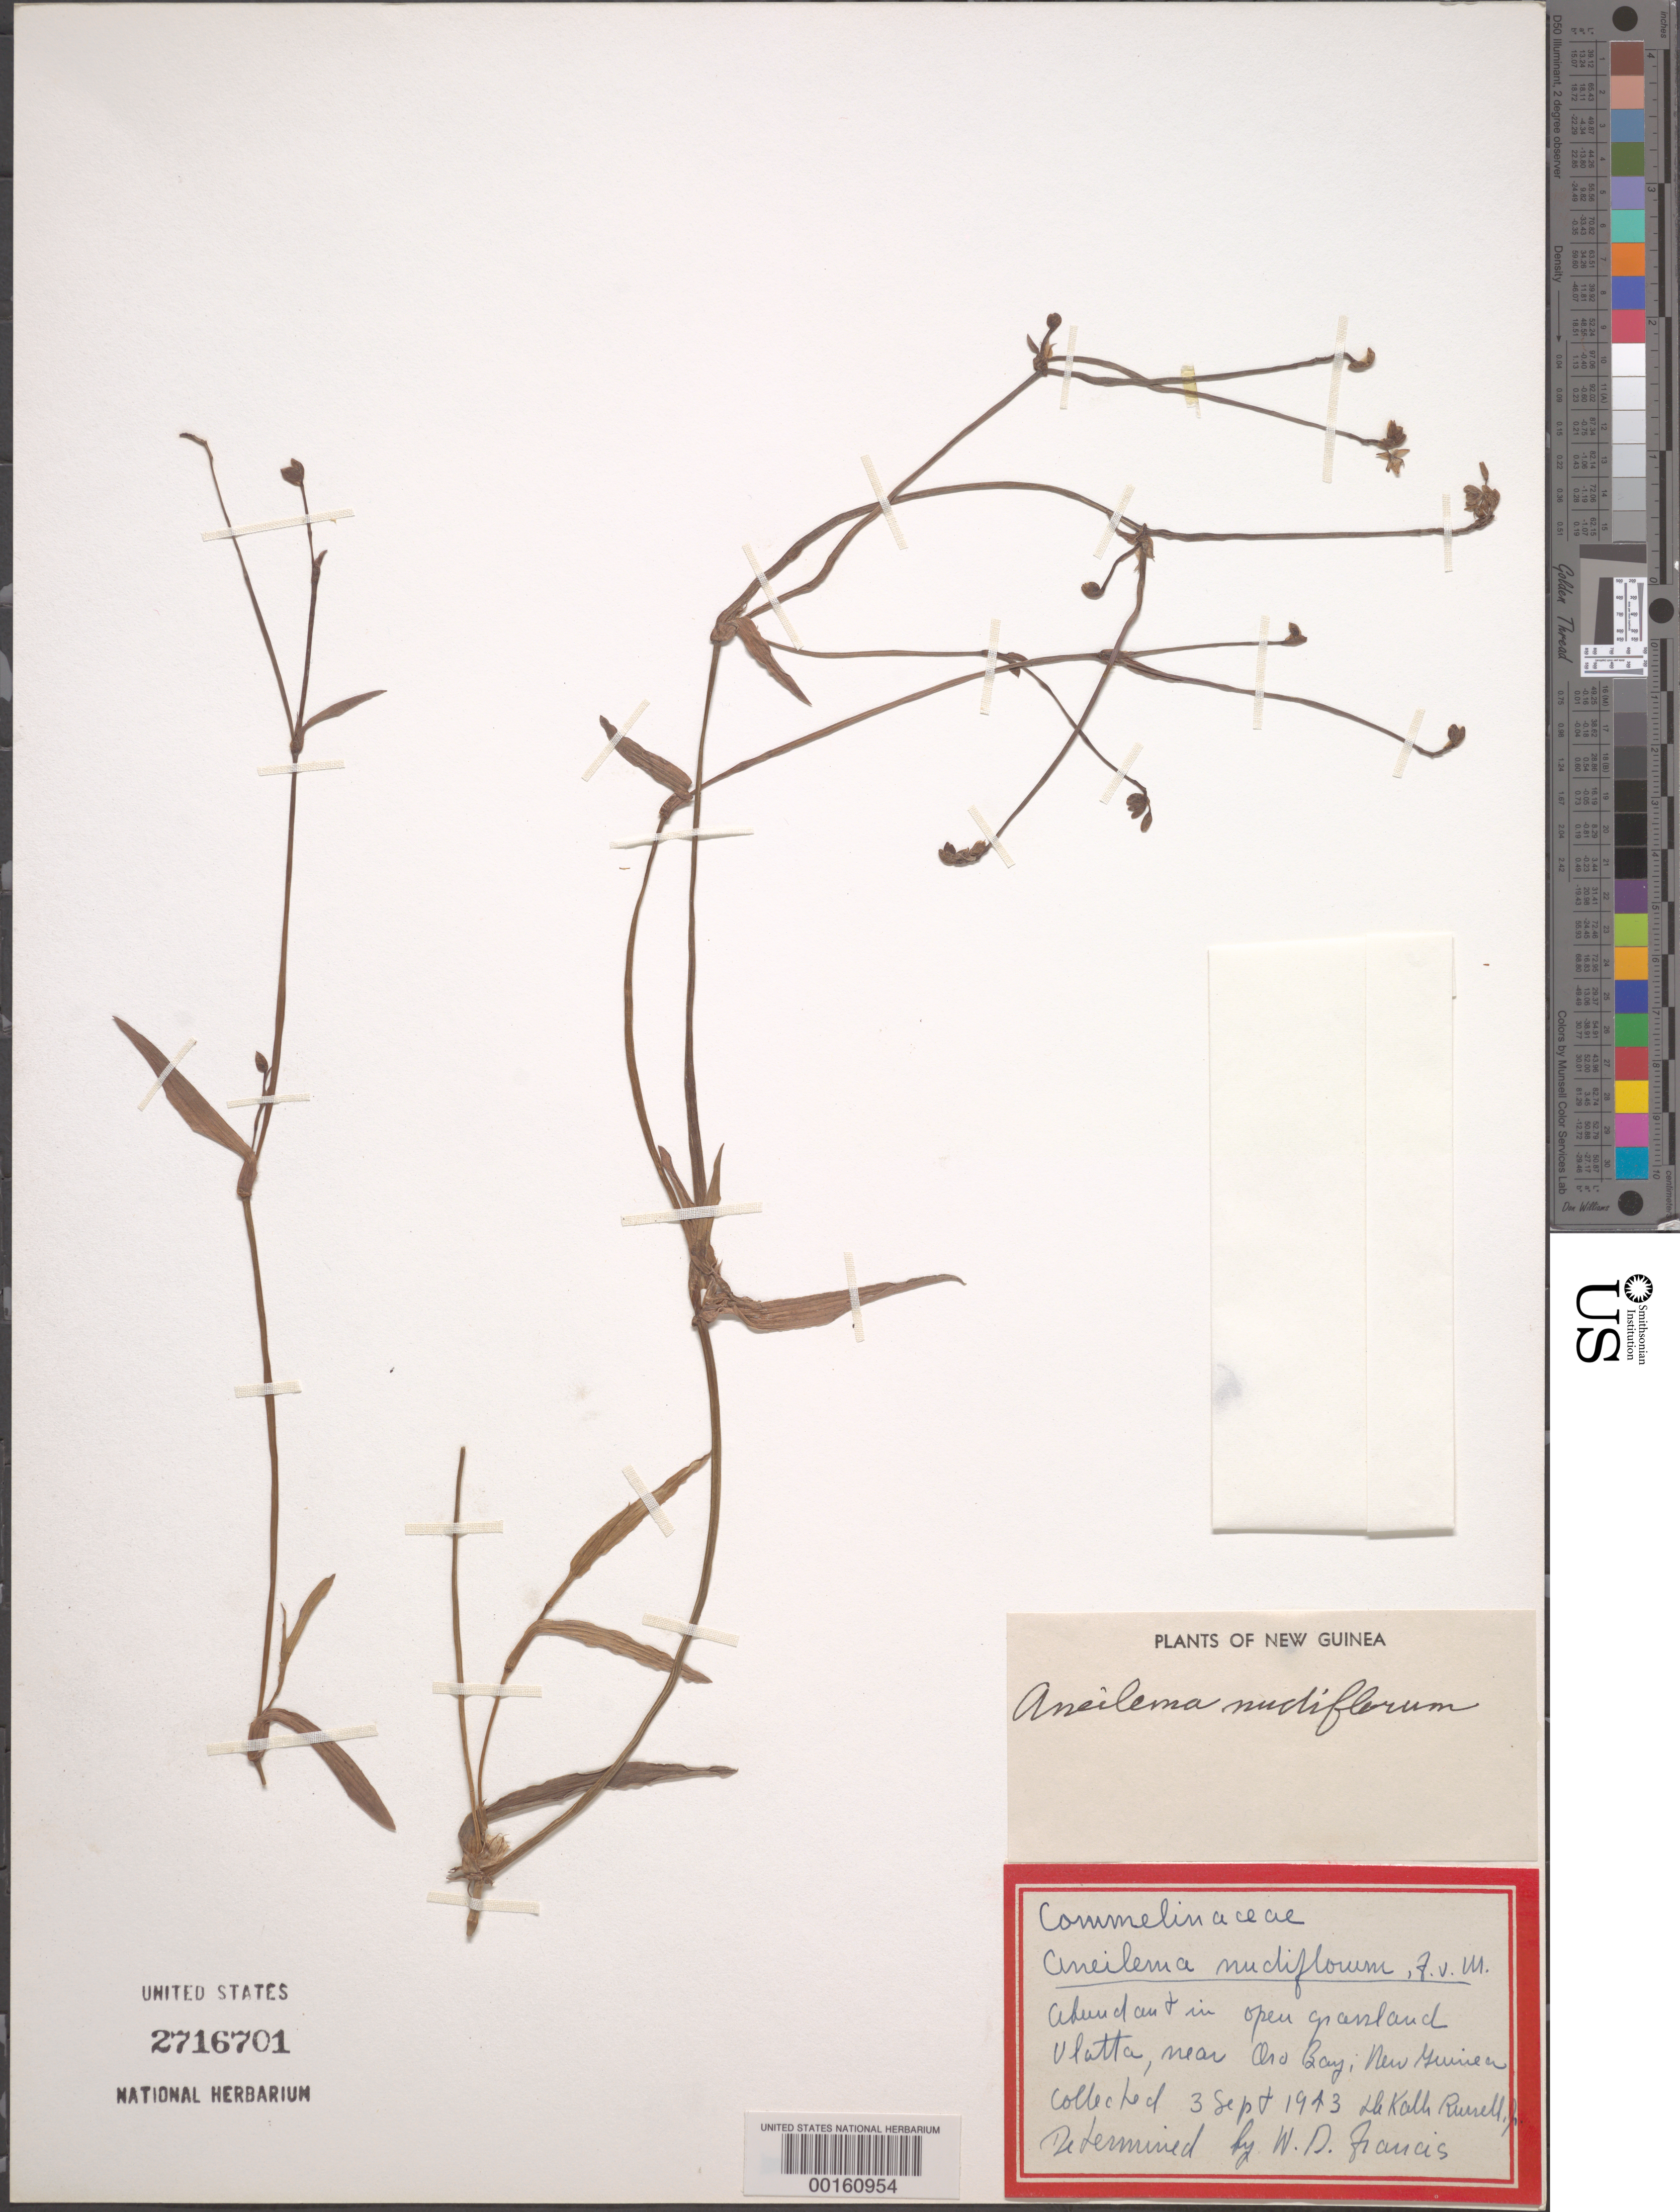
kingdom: Plantae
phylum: Tracheophyta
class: Liliopsida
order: Commelinales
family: Commelinaceae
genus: Murdannia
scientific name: Murdannia nudiflora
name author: (L.) Brenan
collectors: D. K. Russell Jr.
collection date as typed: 03 Sep 1943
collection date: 1943-09-03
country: Papua New Guinea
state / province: Northern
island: New Guinea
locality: Ulatta; oro bay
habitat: Open grassland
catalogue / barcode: US 2716701